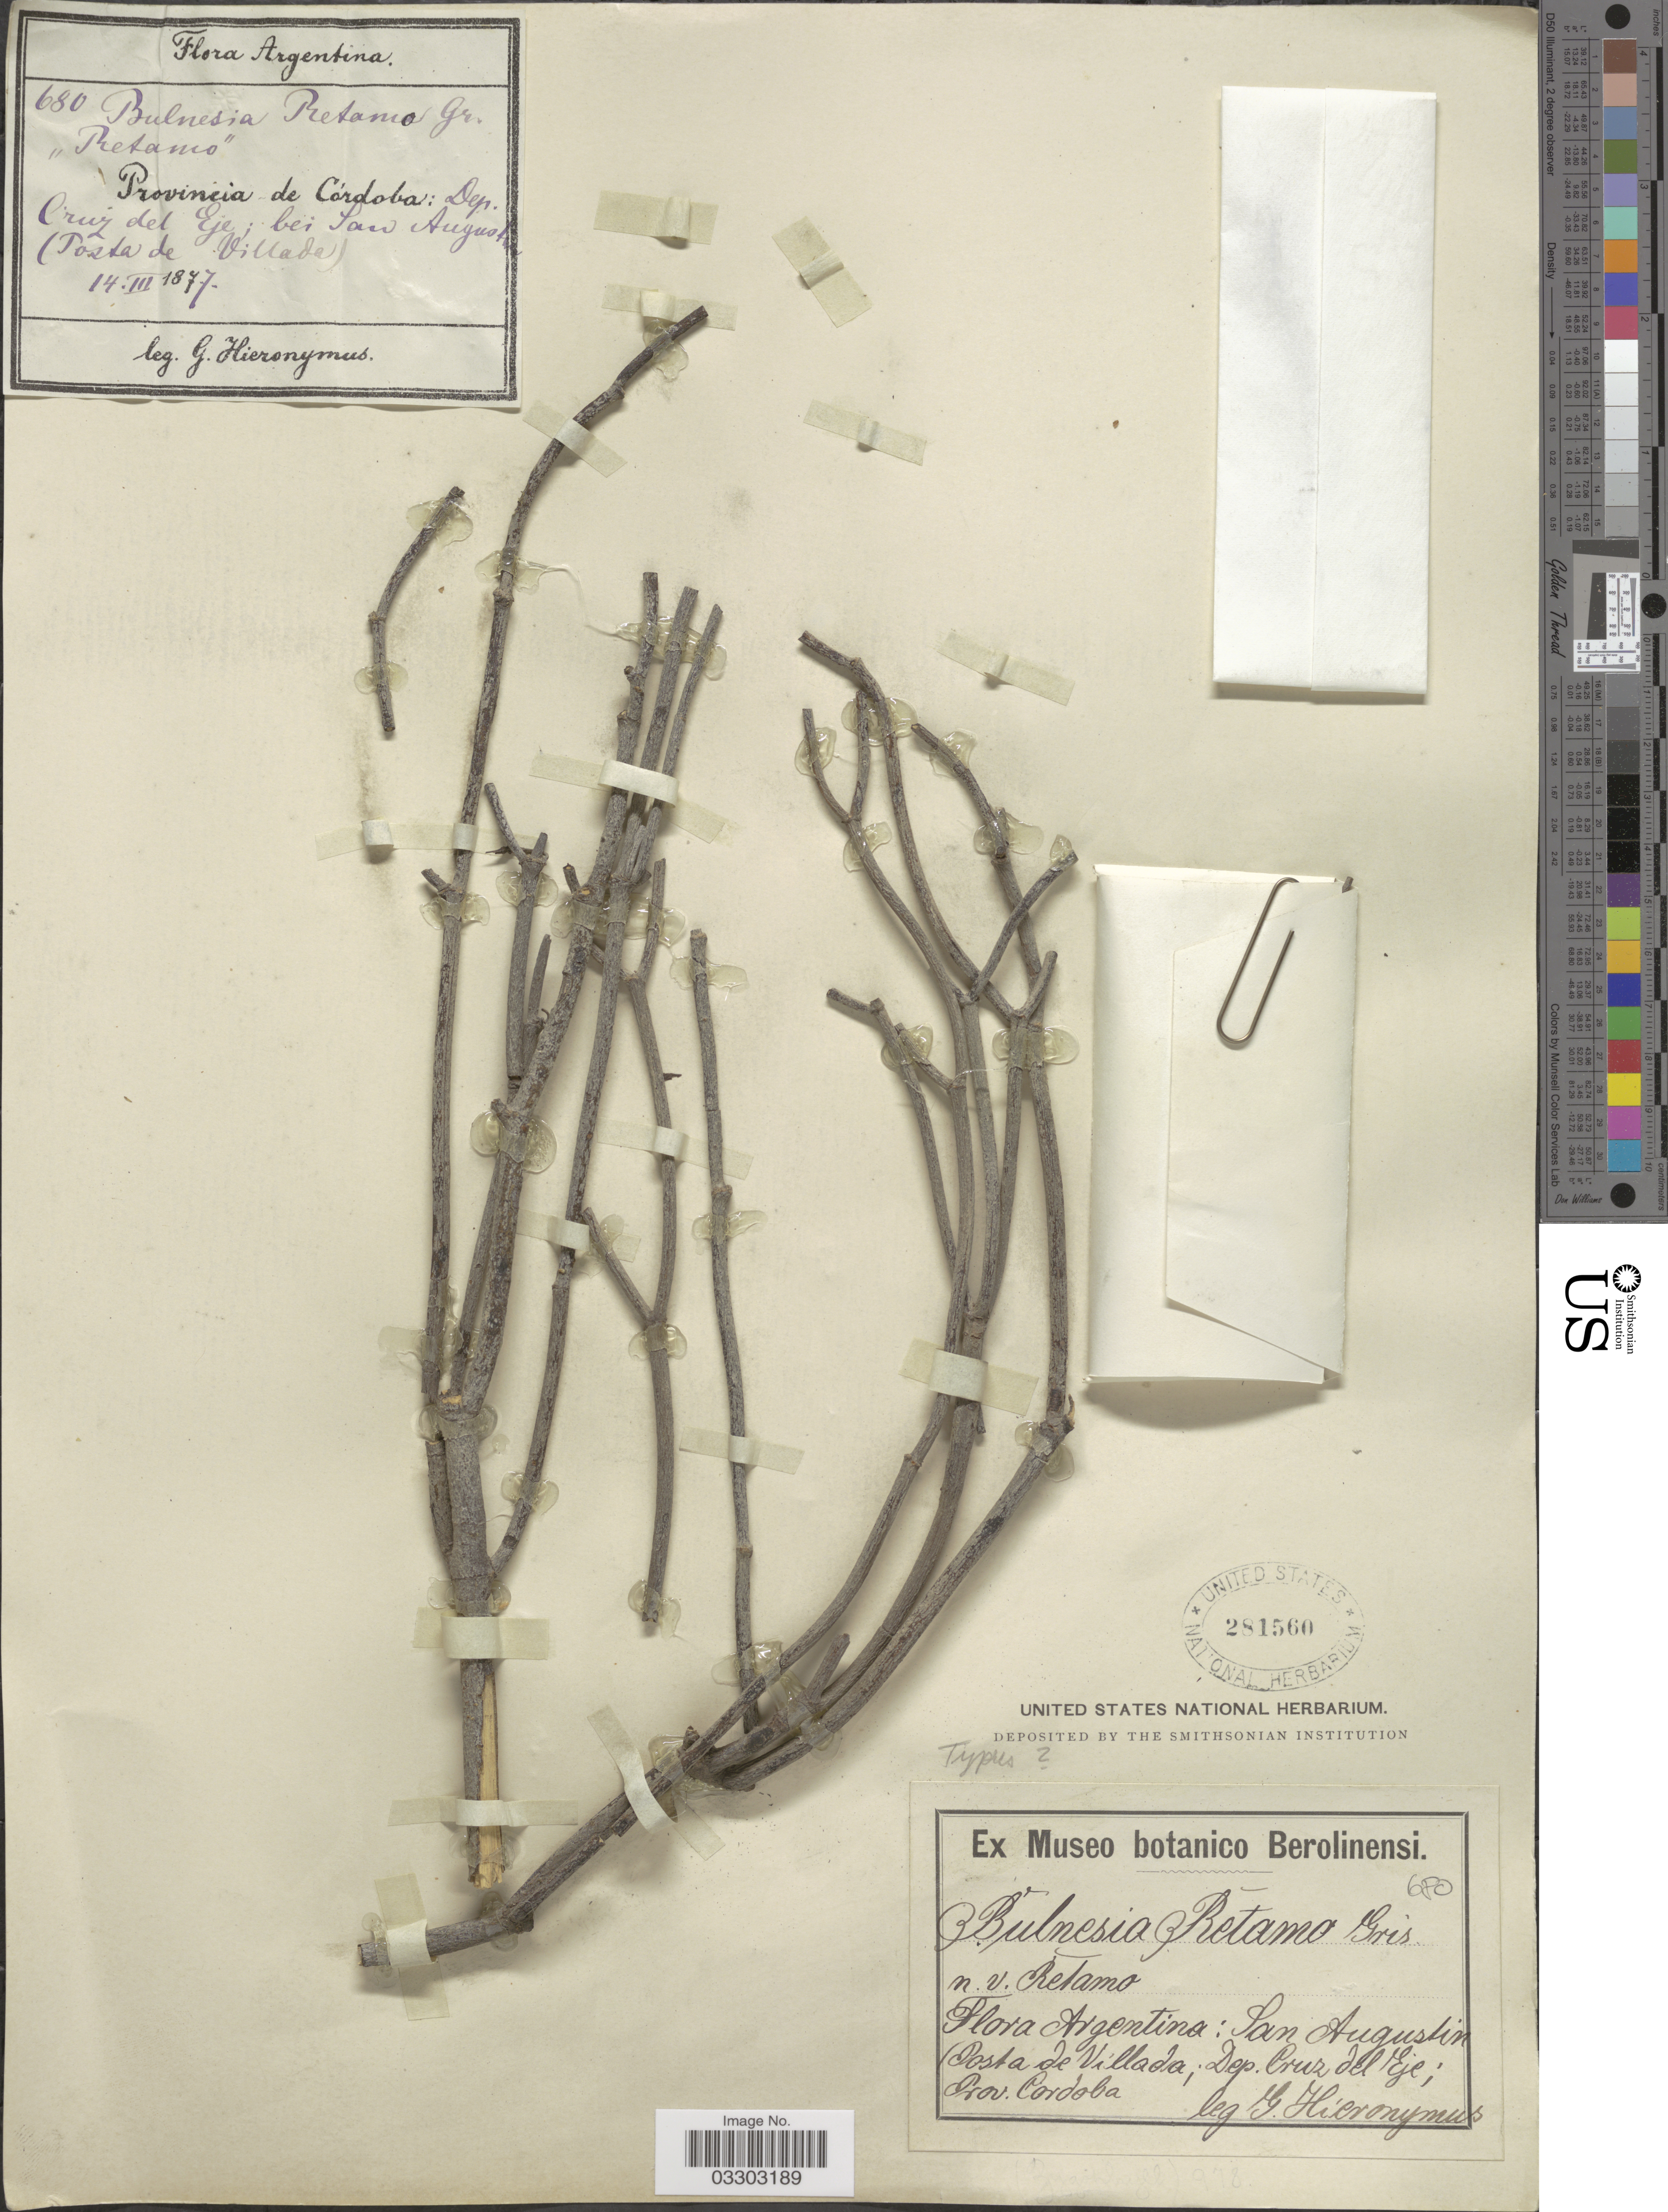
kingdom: Plantae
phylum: Tracheophyta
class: Magnoliopsida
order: Zygophyllales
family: Zygophyllaceae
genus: Bulnesia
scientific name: Bulnesia retama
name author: (Gillies ex Hook. & Arn.) Griseb.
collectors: G. H. Hieronymus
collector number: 680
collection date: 1877-03-14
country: Argentina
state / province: Cordoba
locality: Posta del Villada; Dep. Cruz del Eje; bei San Augustin.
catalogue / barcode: US 281560